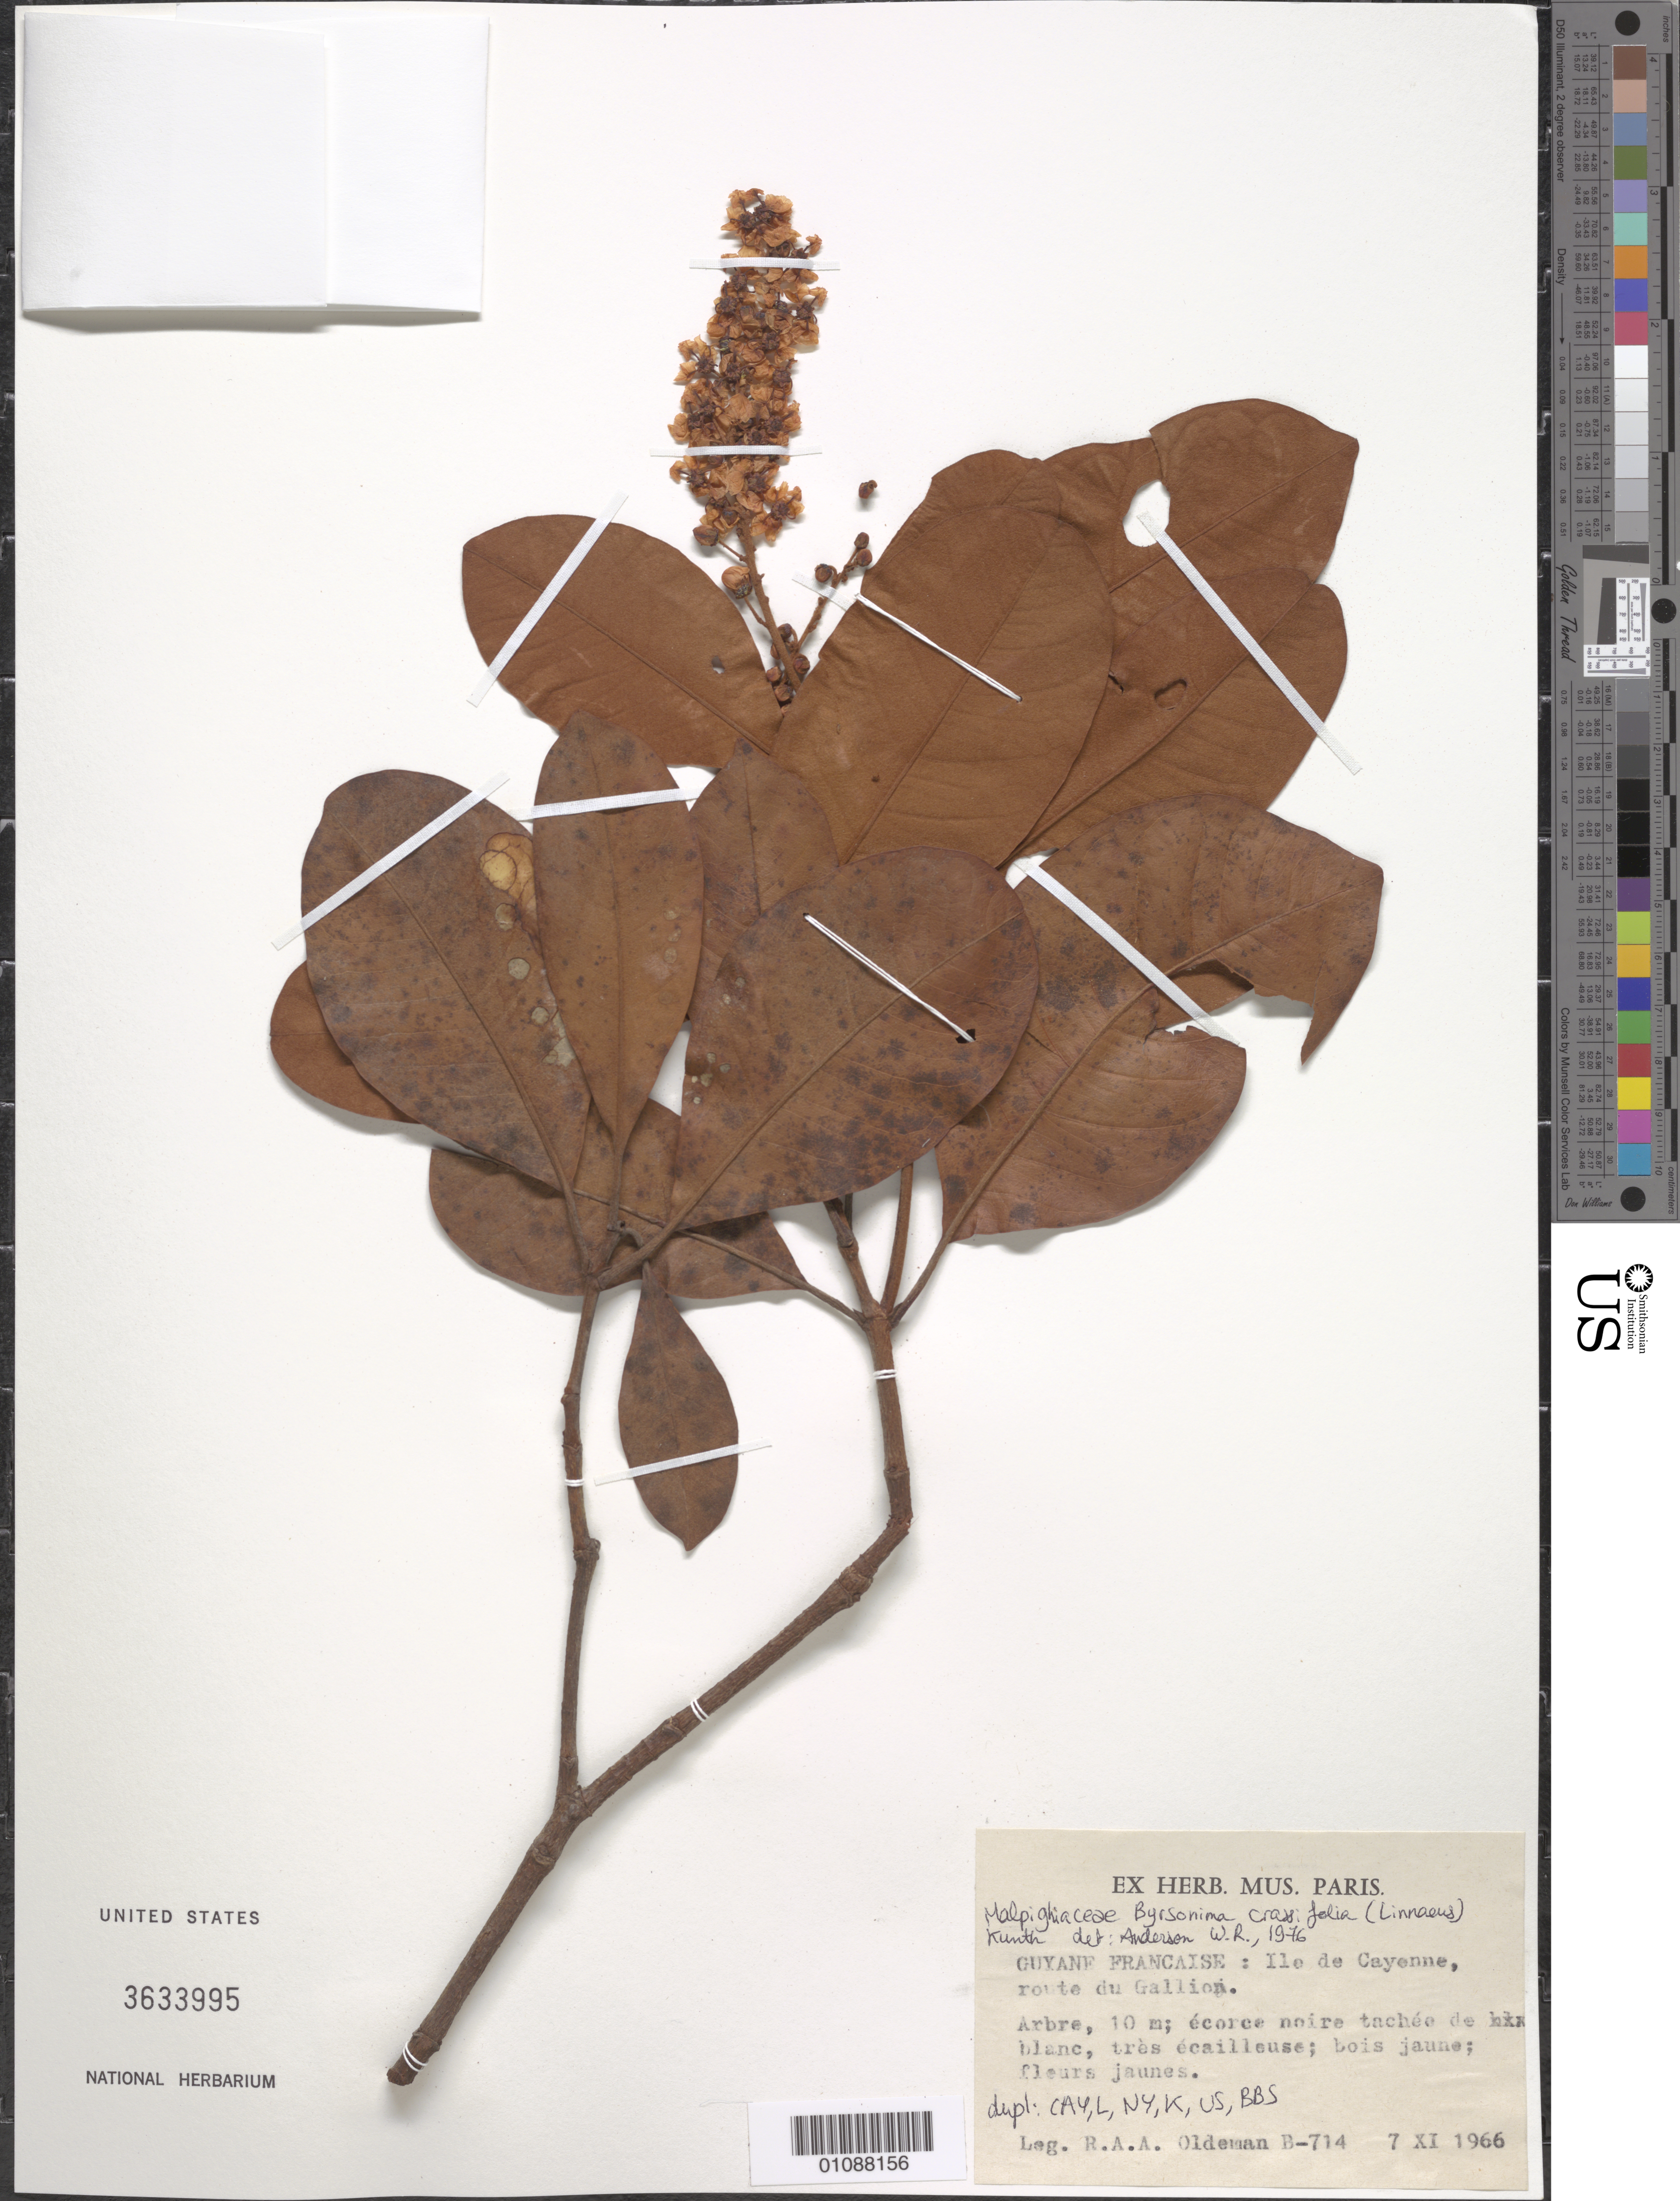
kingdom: Plantae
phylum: Tracheophyta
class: Magnoliopsida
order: Malpighiales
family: Malpighiaceae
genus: Byrsonima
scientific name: Byrsonima crassifolia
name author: (L.) Kunth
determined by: Anderson, W. R., (MICH), University of Michigan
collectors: R. Oldeman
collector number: B 714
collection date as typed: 7-Nov-66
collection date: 1966-11-07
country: French Guiana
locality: Ile de Cayenne, route du Gallion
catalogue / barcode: US 3633995